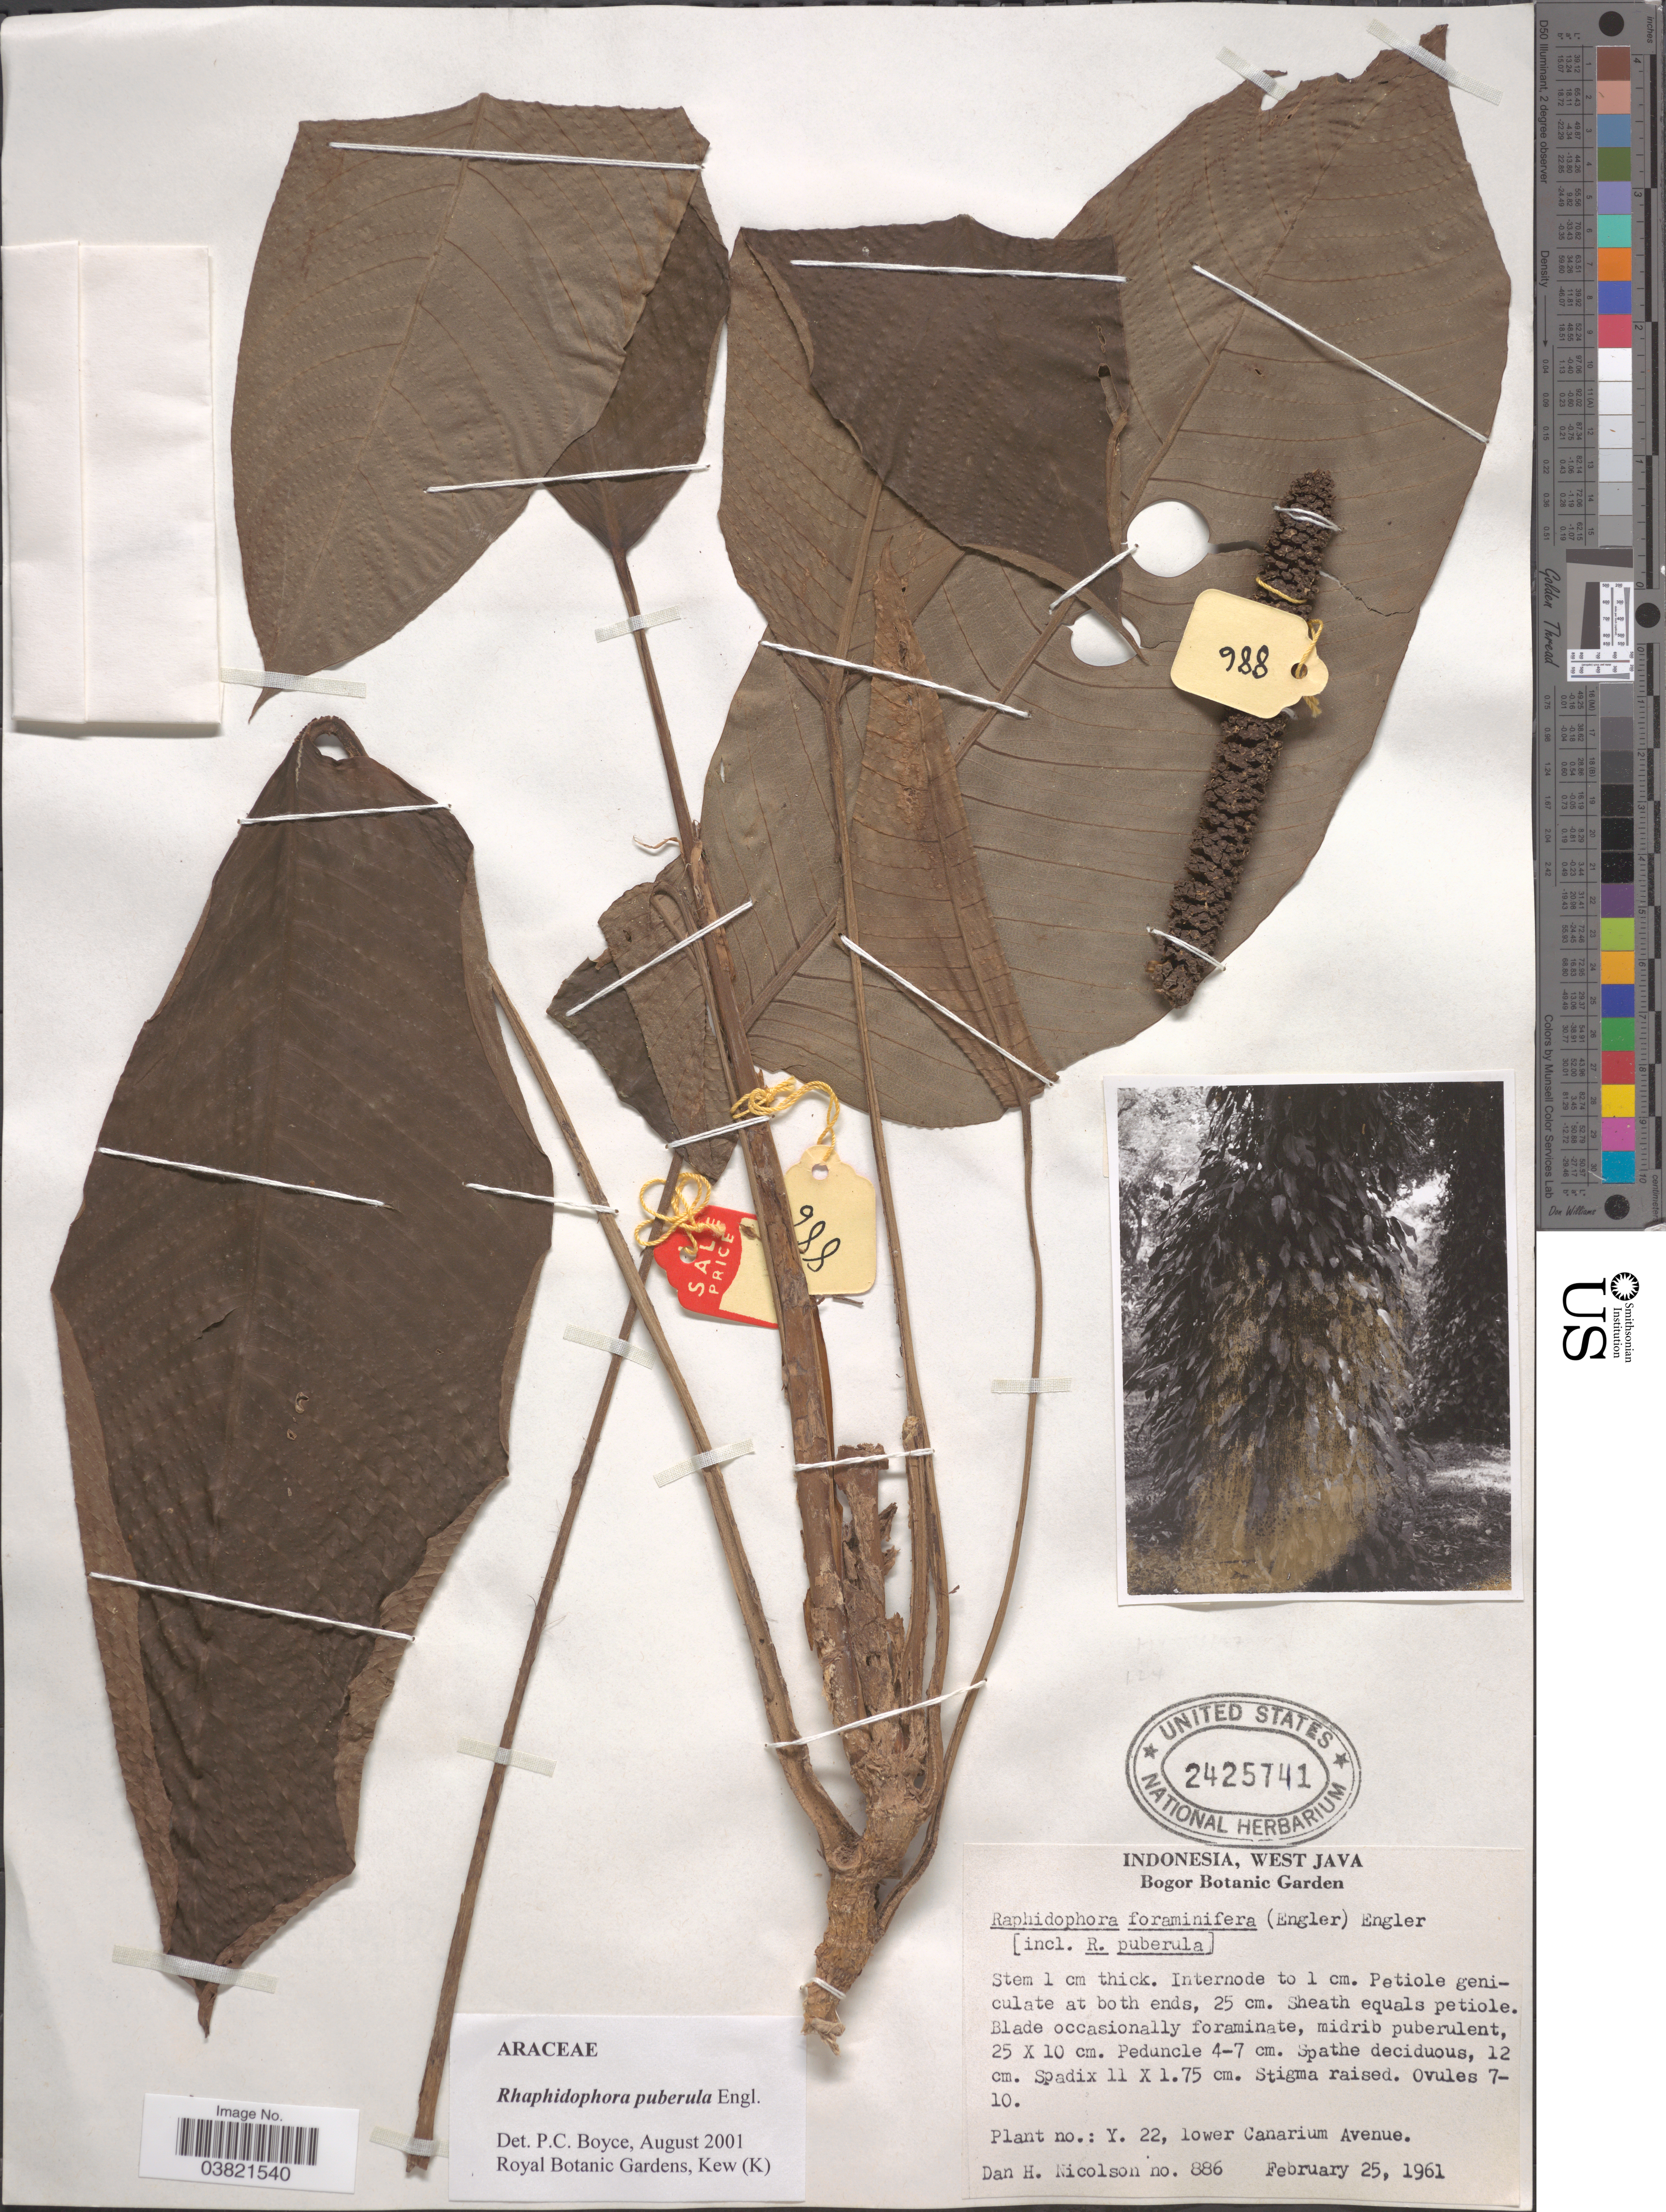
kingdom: Plantae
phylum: Tracheophyta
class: Liliopsida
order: Alismatales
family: Araceae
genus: Rhaphidophora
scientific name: Rhaphidophora puberula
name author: Engl.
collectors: D. H. Nicolson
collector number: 886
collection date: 1961-02-25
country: Indonesia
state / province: Java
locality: West Java. Bogor Botanic Garden.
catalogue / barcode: US 2425741